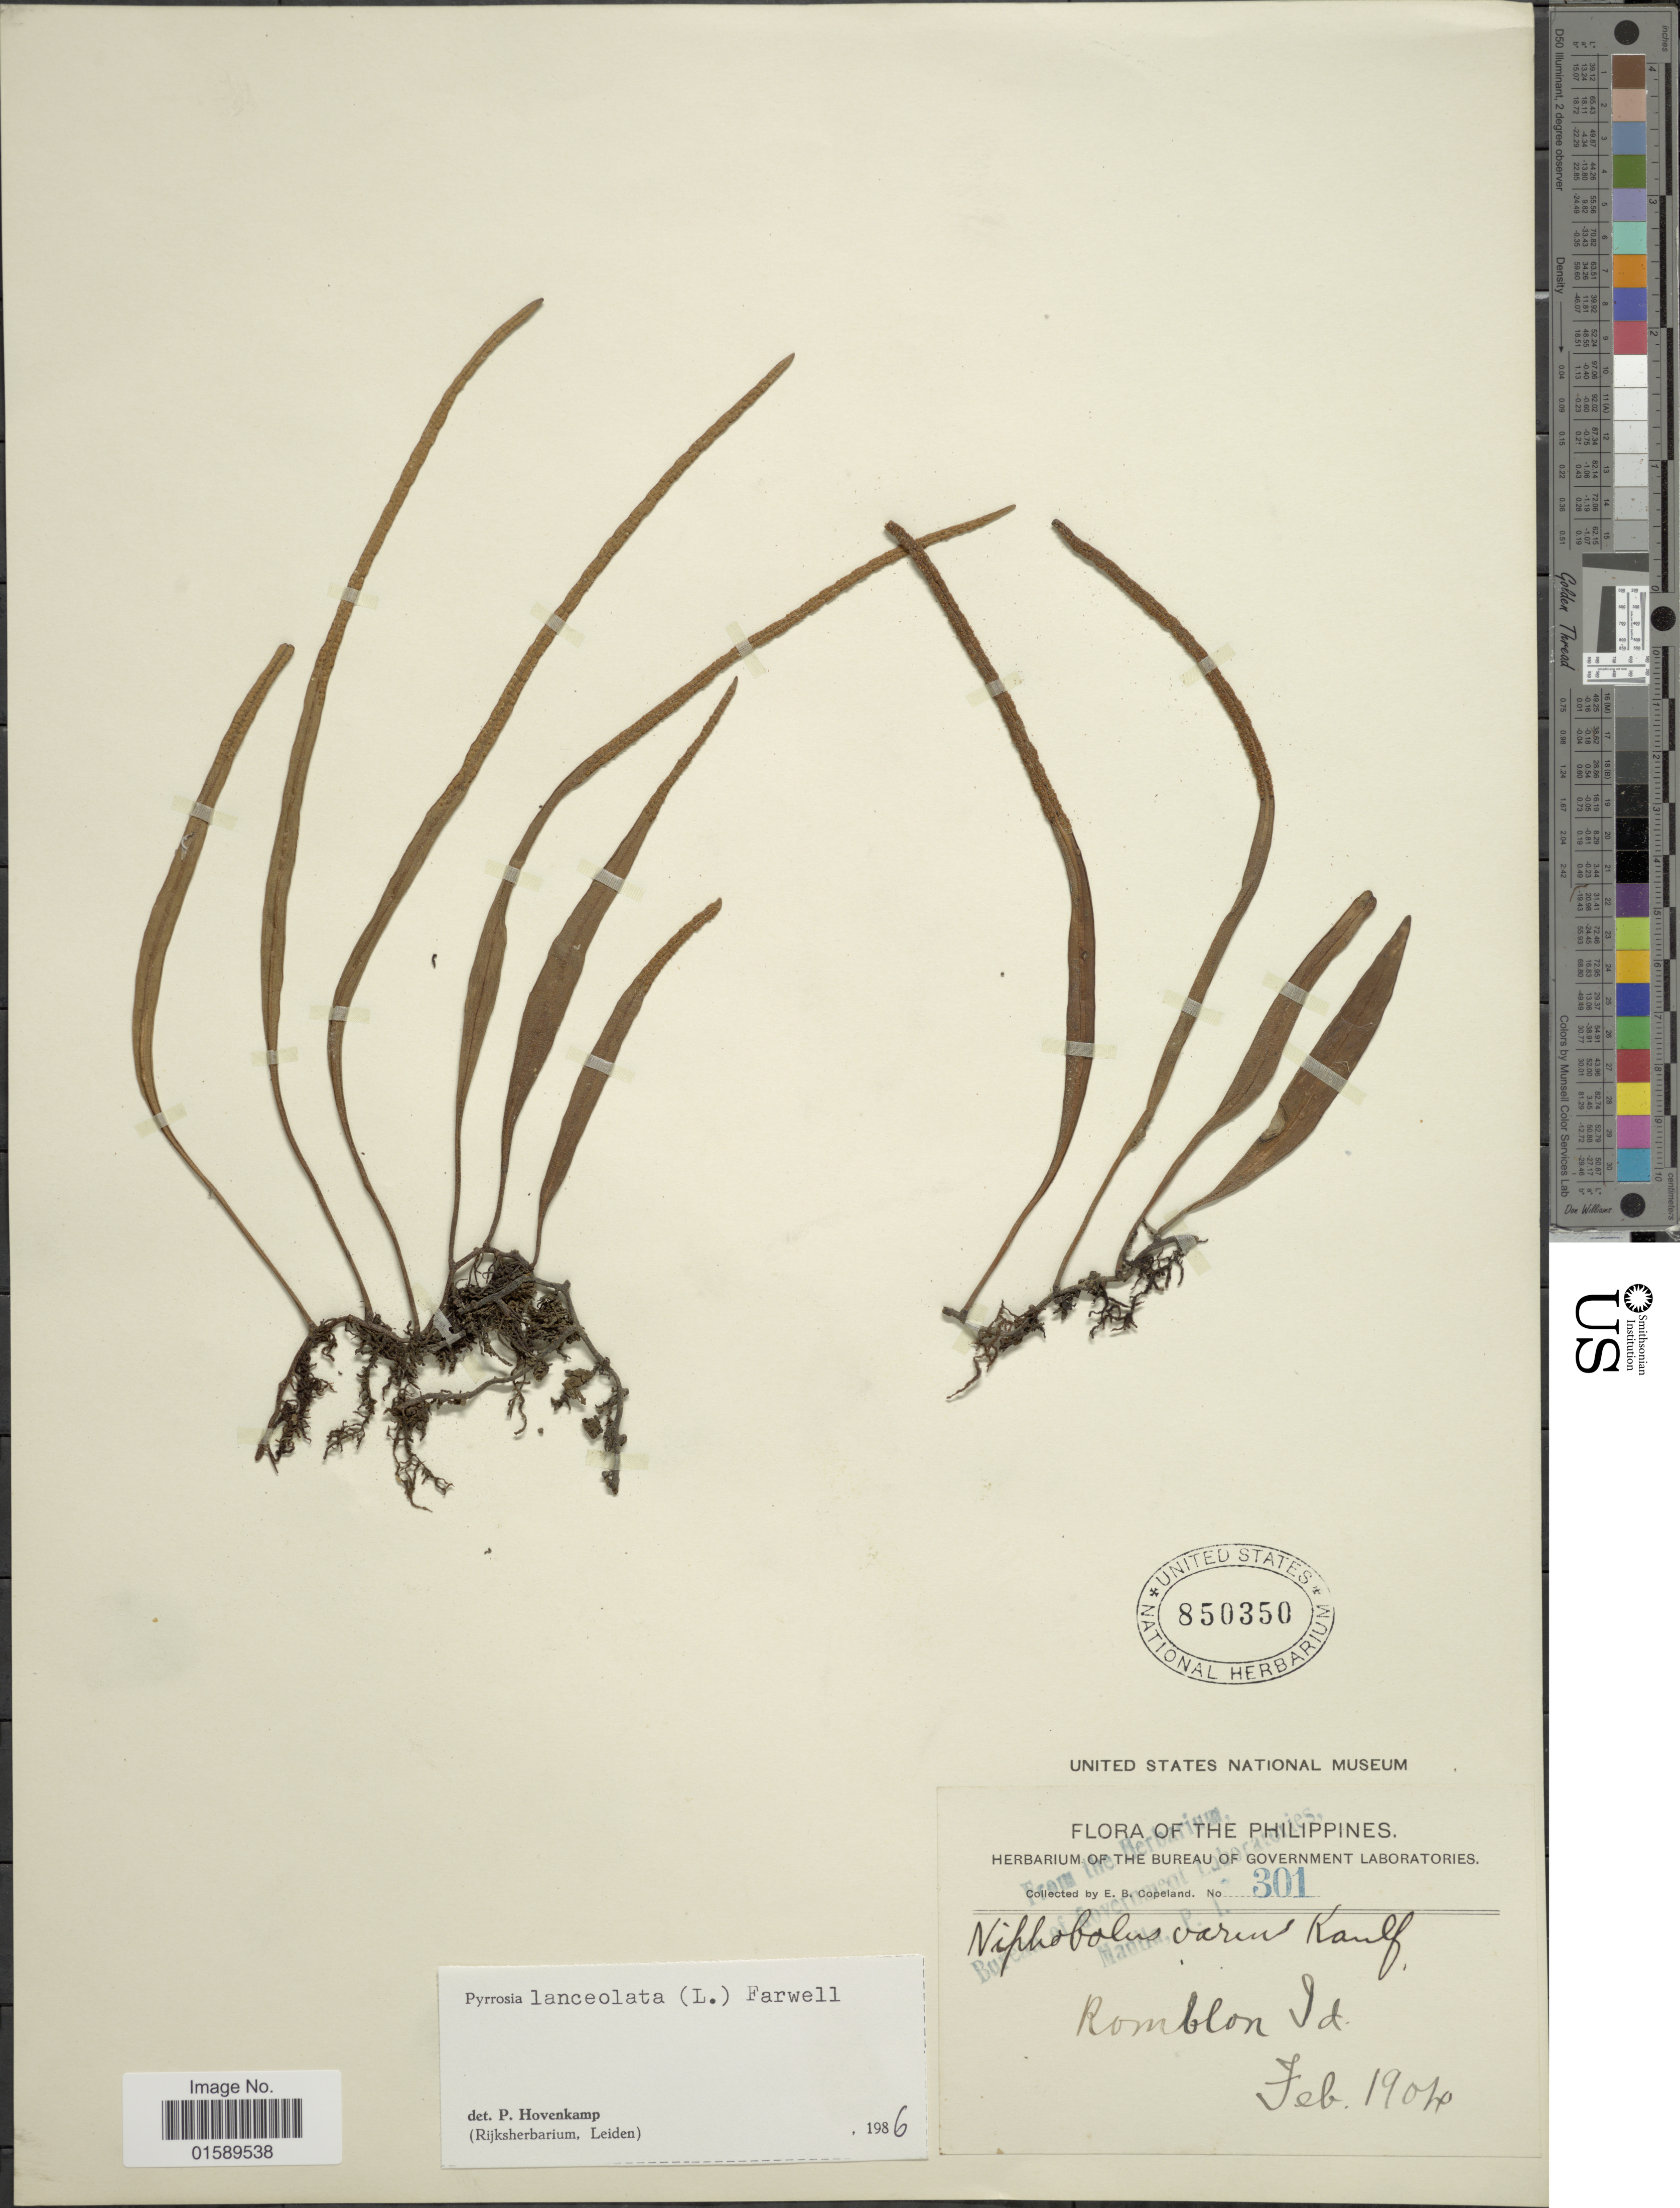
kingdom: Plantae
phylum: Tracheophyta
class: Polypodiopsida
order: Polypodiales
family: Polypodiaceae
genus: Pyrrosia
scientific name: Pyrrosia lanceolata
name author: (L.) Farw.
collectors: E. B. Copeland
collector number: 301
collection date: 1904-02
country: Philippines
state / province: Mimaropa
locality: Romblon Id.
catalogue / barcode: US 850350